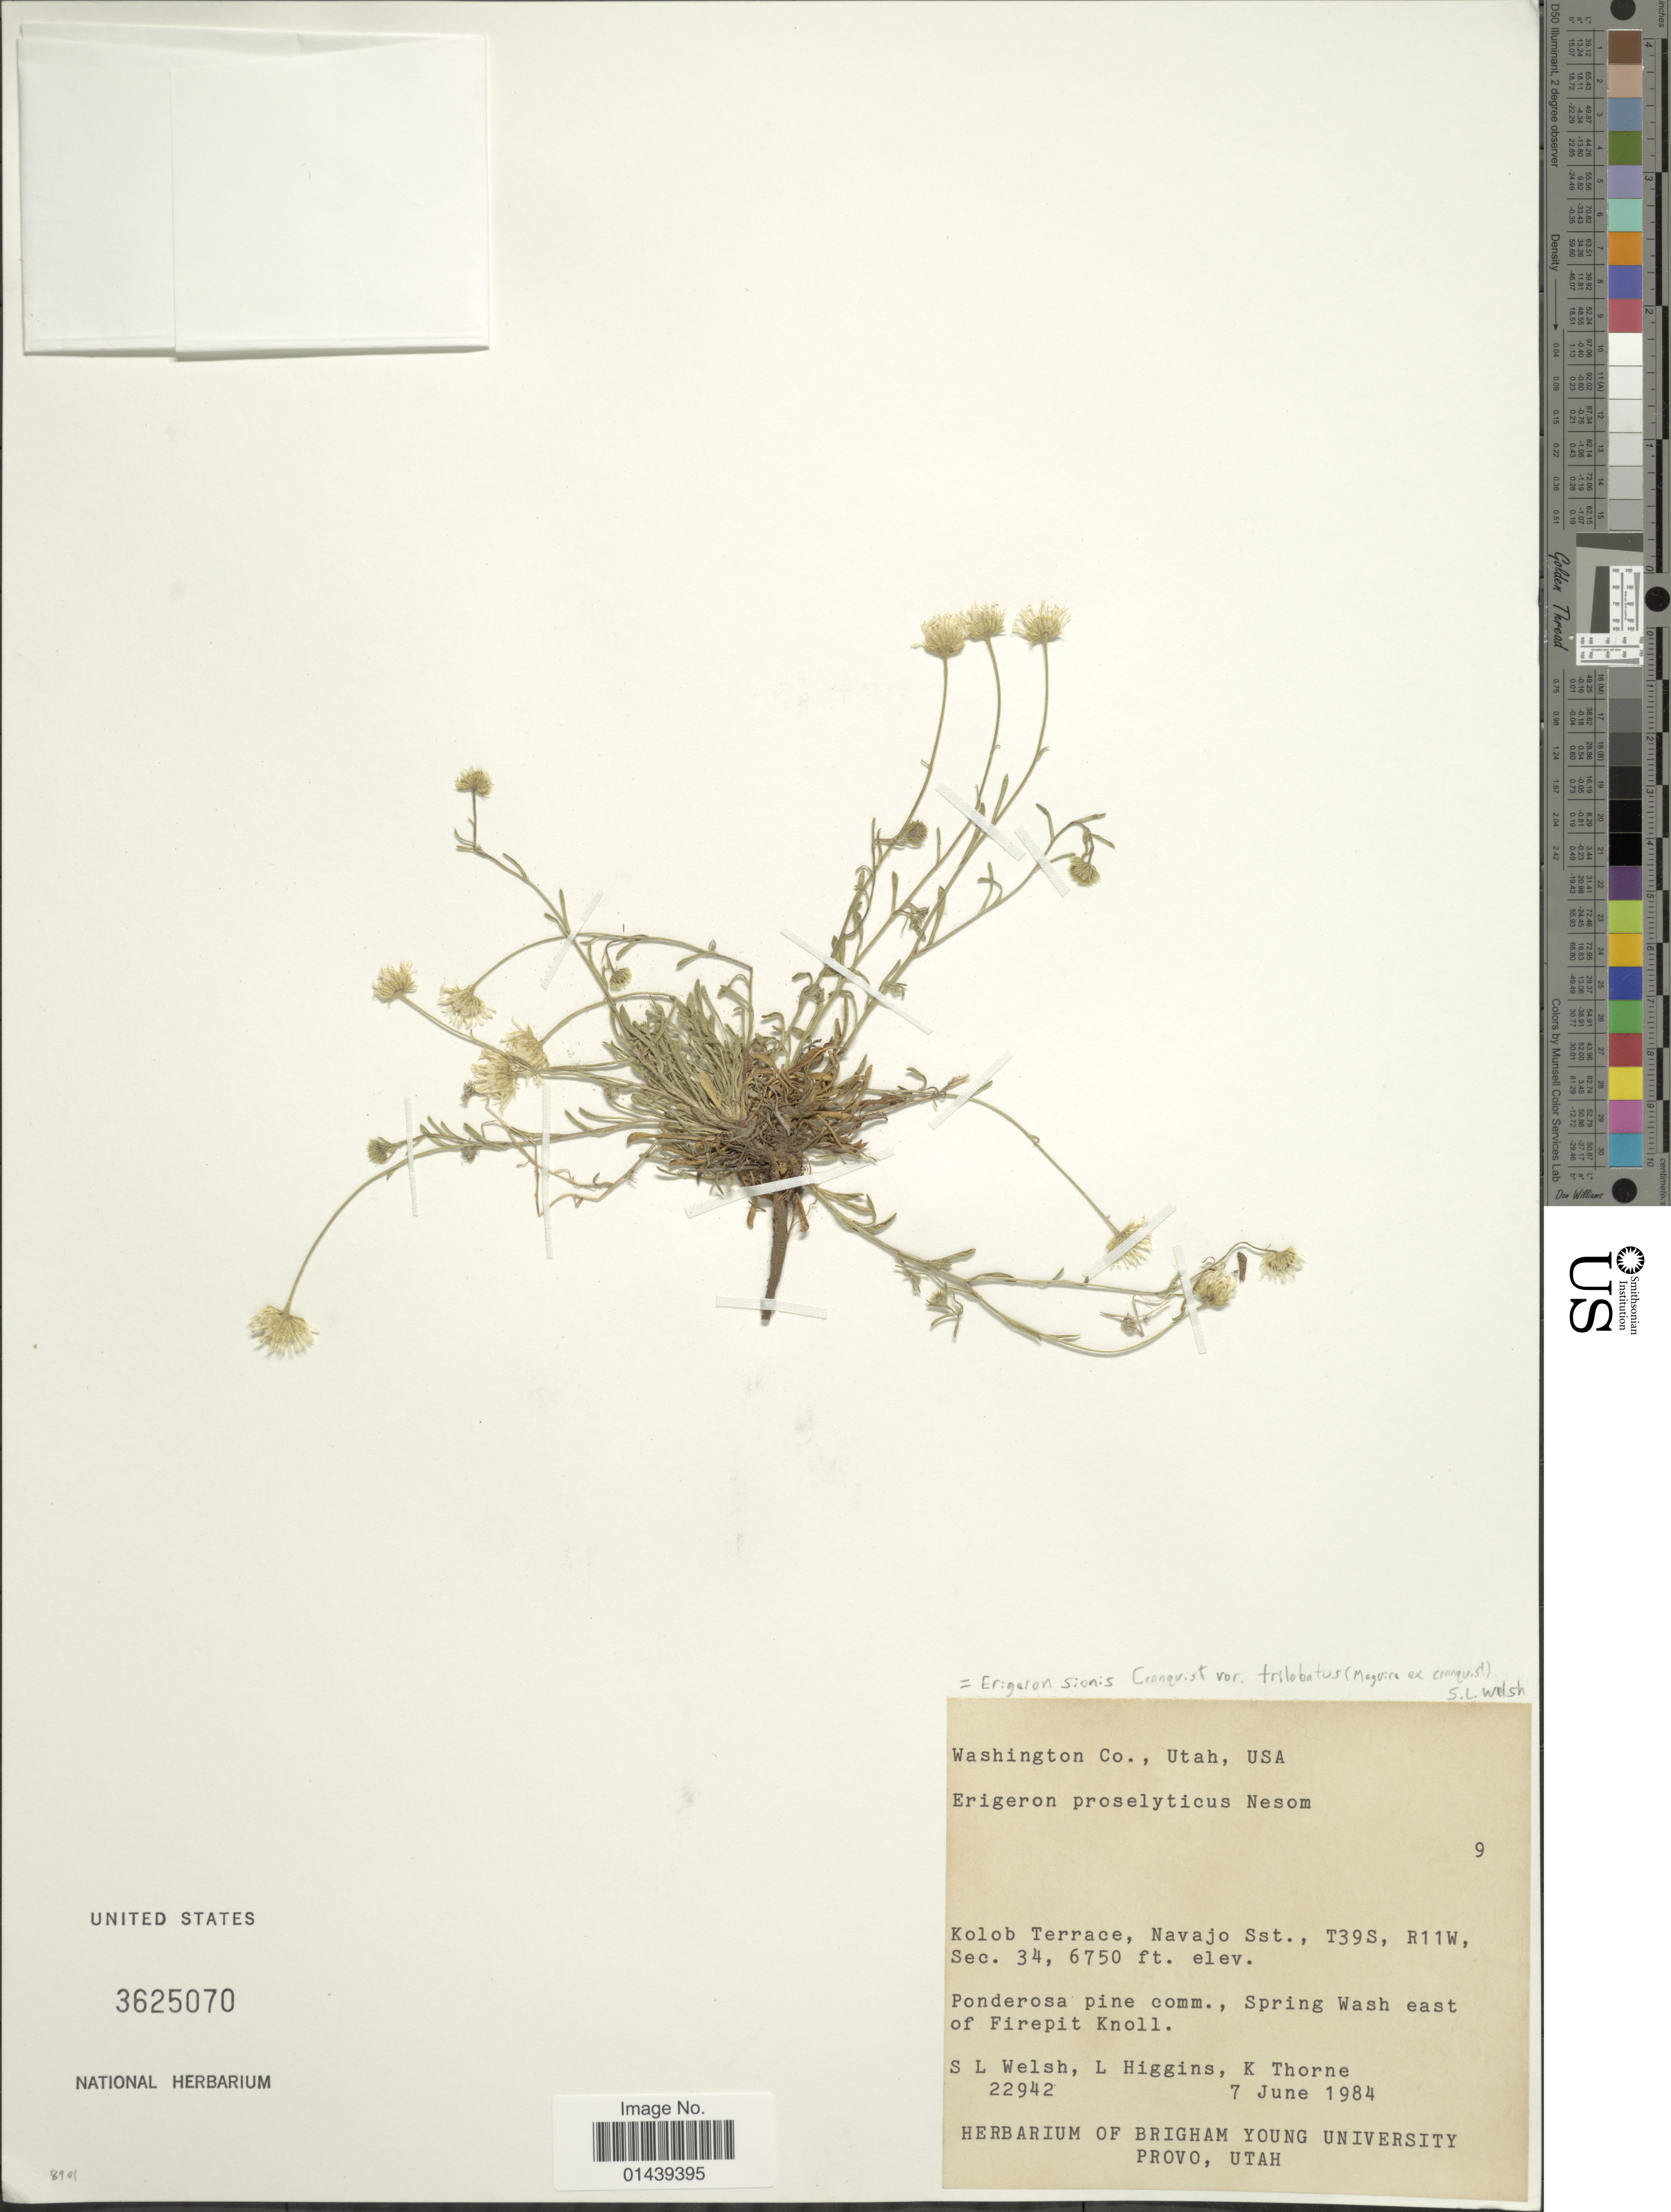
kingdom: Plantae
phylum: Tracheophyta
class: Magnoliopsida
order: Asterales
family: Asteraceae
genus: Erigeron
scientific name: Erigeron proselyticus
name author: G.L. Nesom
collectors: S. Welsh, L. Higgins & K. Thorne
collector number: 22942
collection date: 1984-06-07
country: United States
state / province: Utah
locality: Washington Co. Kolob Terrace, Navajo Sst., T39S, R11W, Sec. 34. Spring Wash east of Firepit Knoll.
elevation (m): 2057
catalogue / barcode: US 3625070